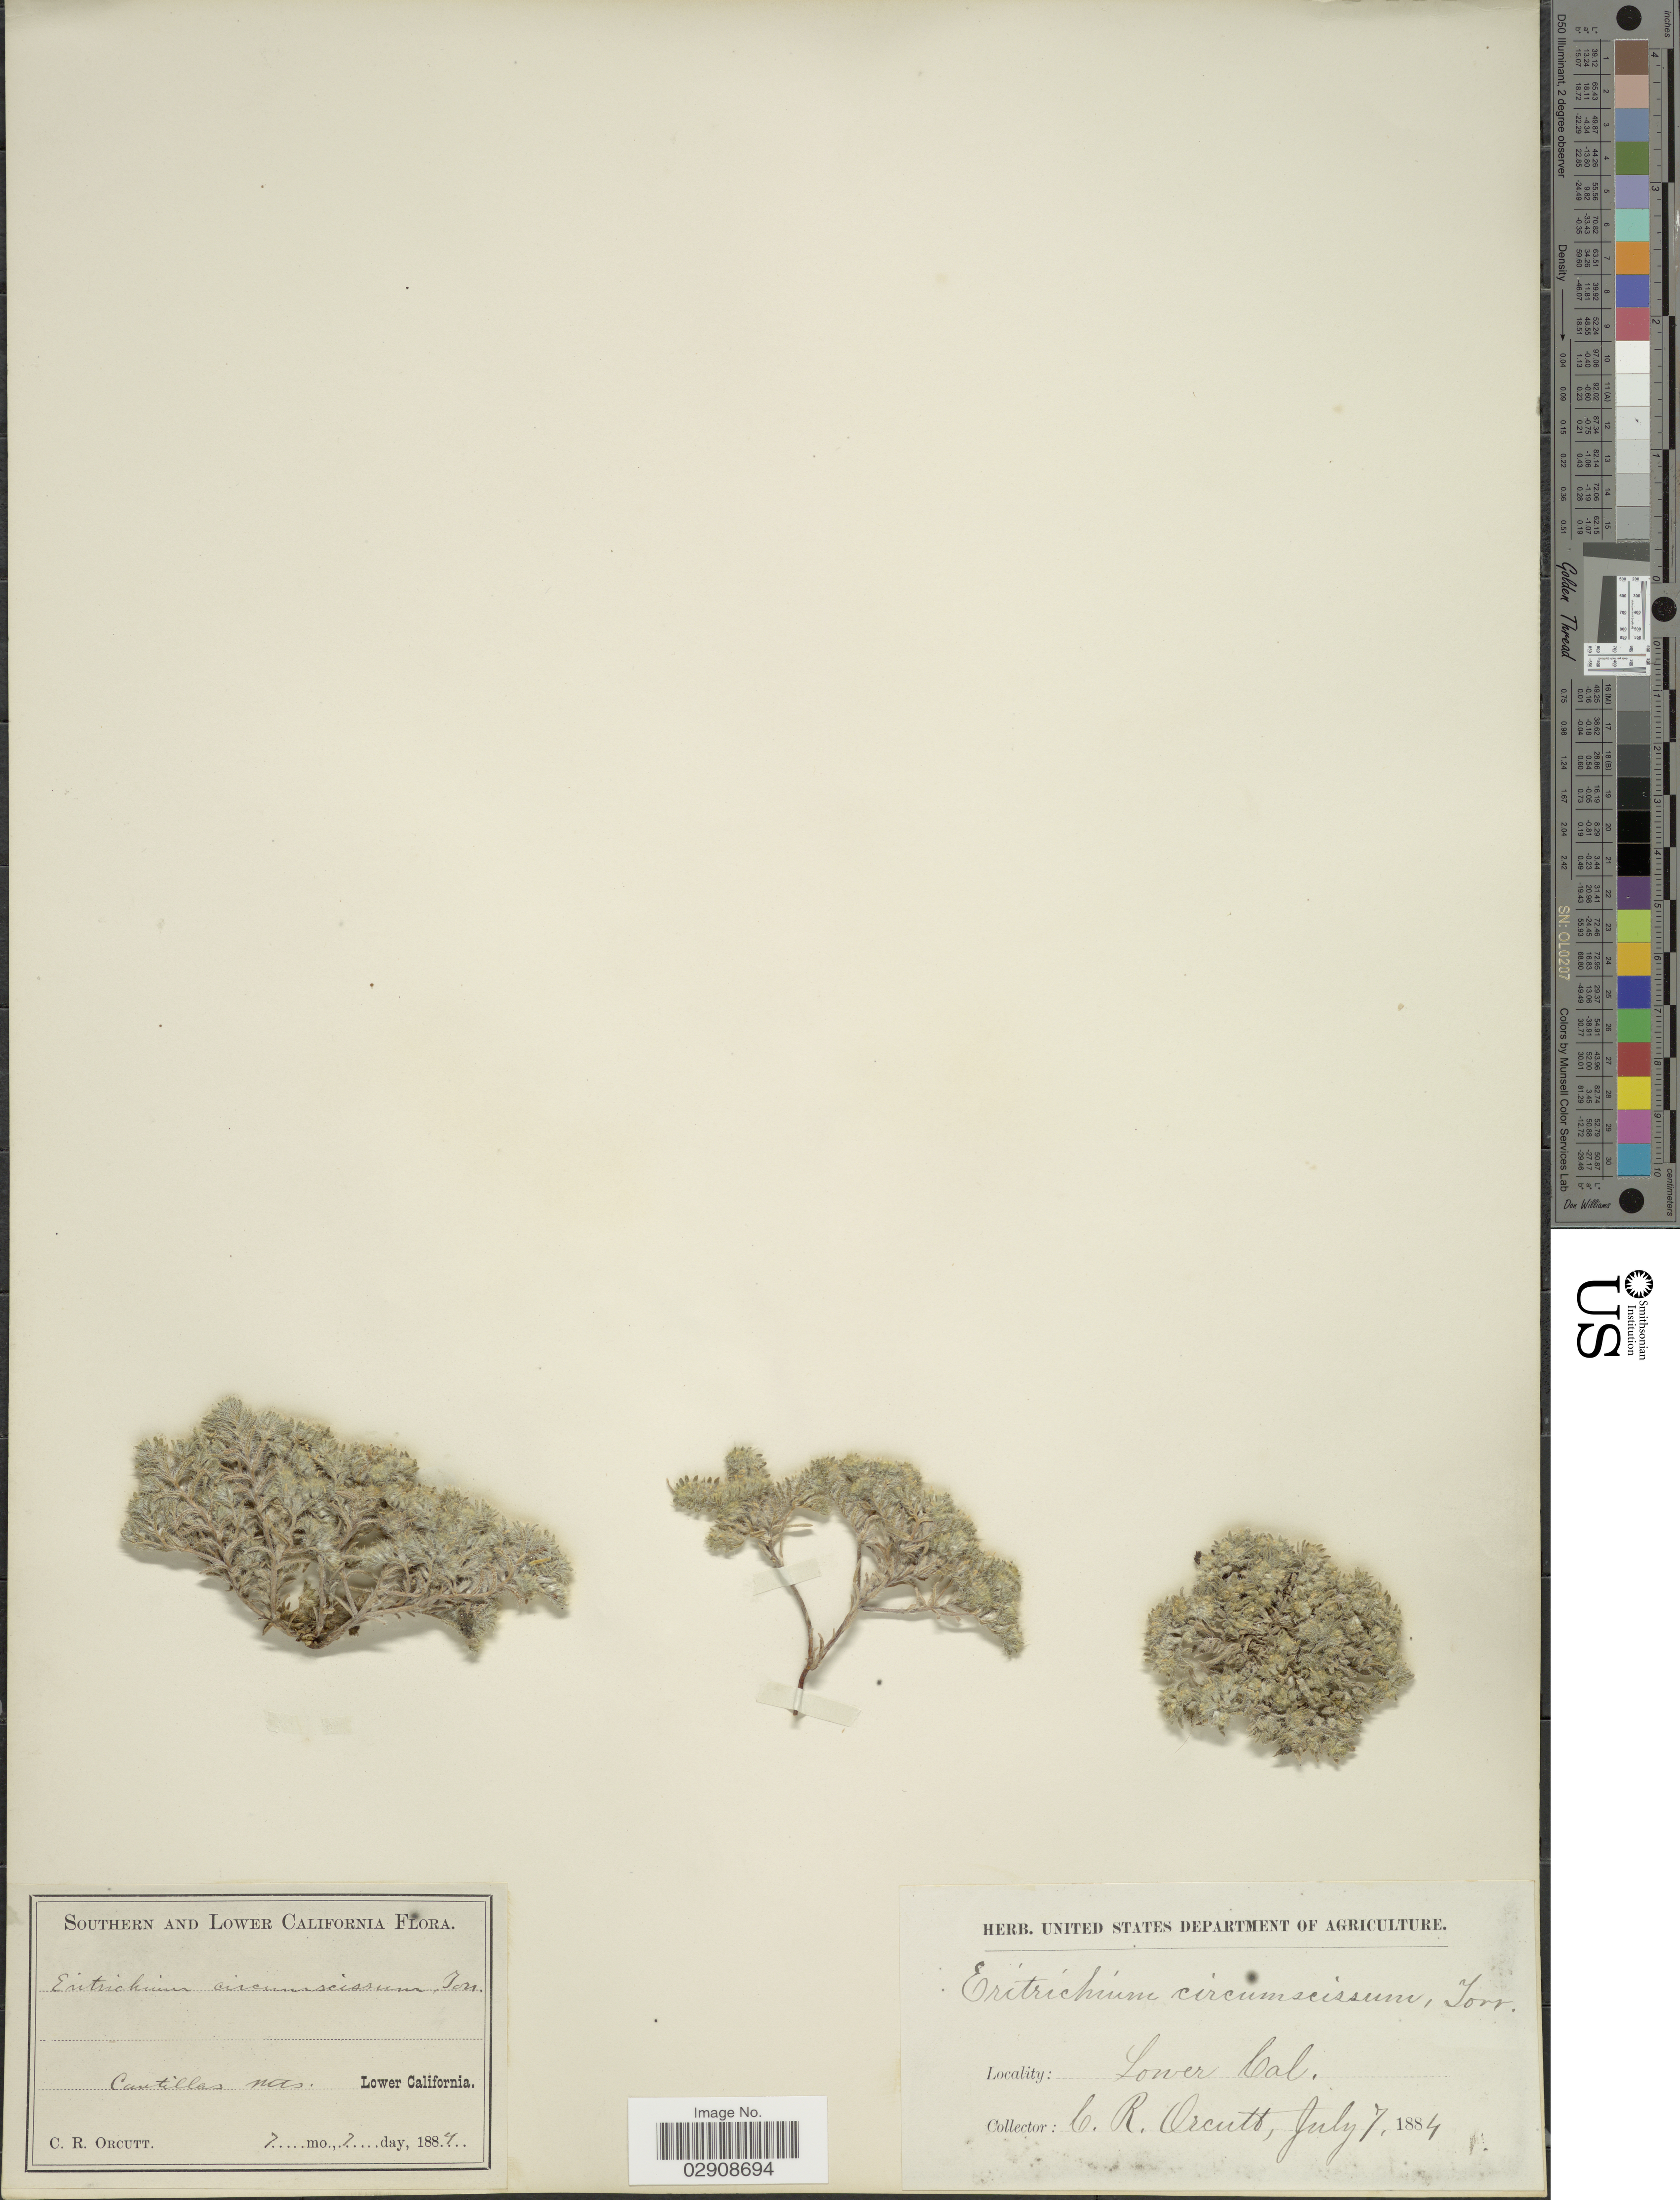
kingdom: Plantae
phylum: Tracheophyta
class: Magnoliopsida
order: Boraginales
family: Boraginaceae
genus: Cryptantha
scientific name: Cryptantha circumscissa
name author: (Hook. & Arn.) I.M. Johnst.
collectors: C. R. Orcutt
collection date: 1884-07-07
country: Mexico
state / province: Baja California Norte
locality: Southern and Lower California. Cantillas Mts. Lower California.